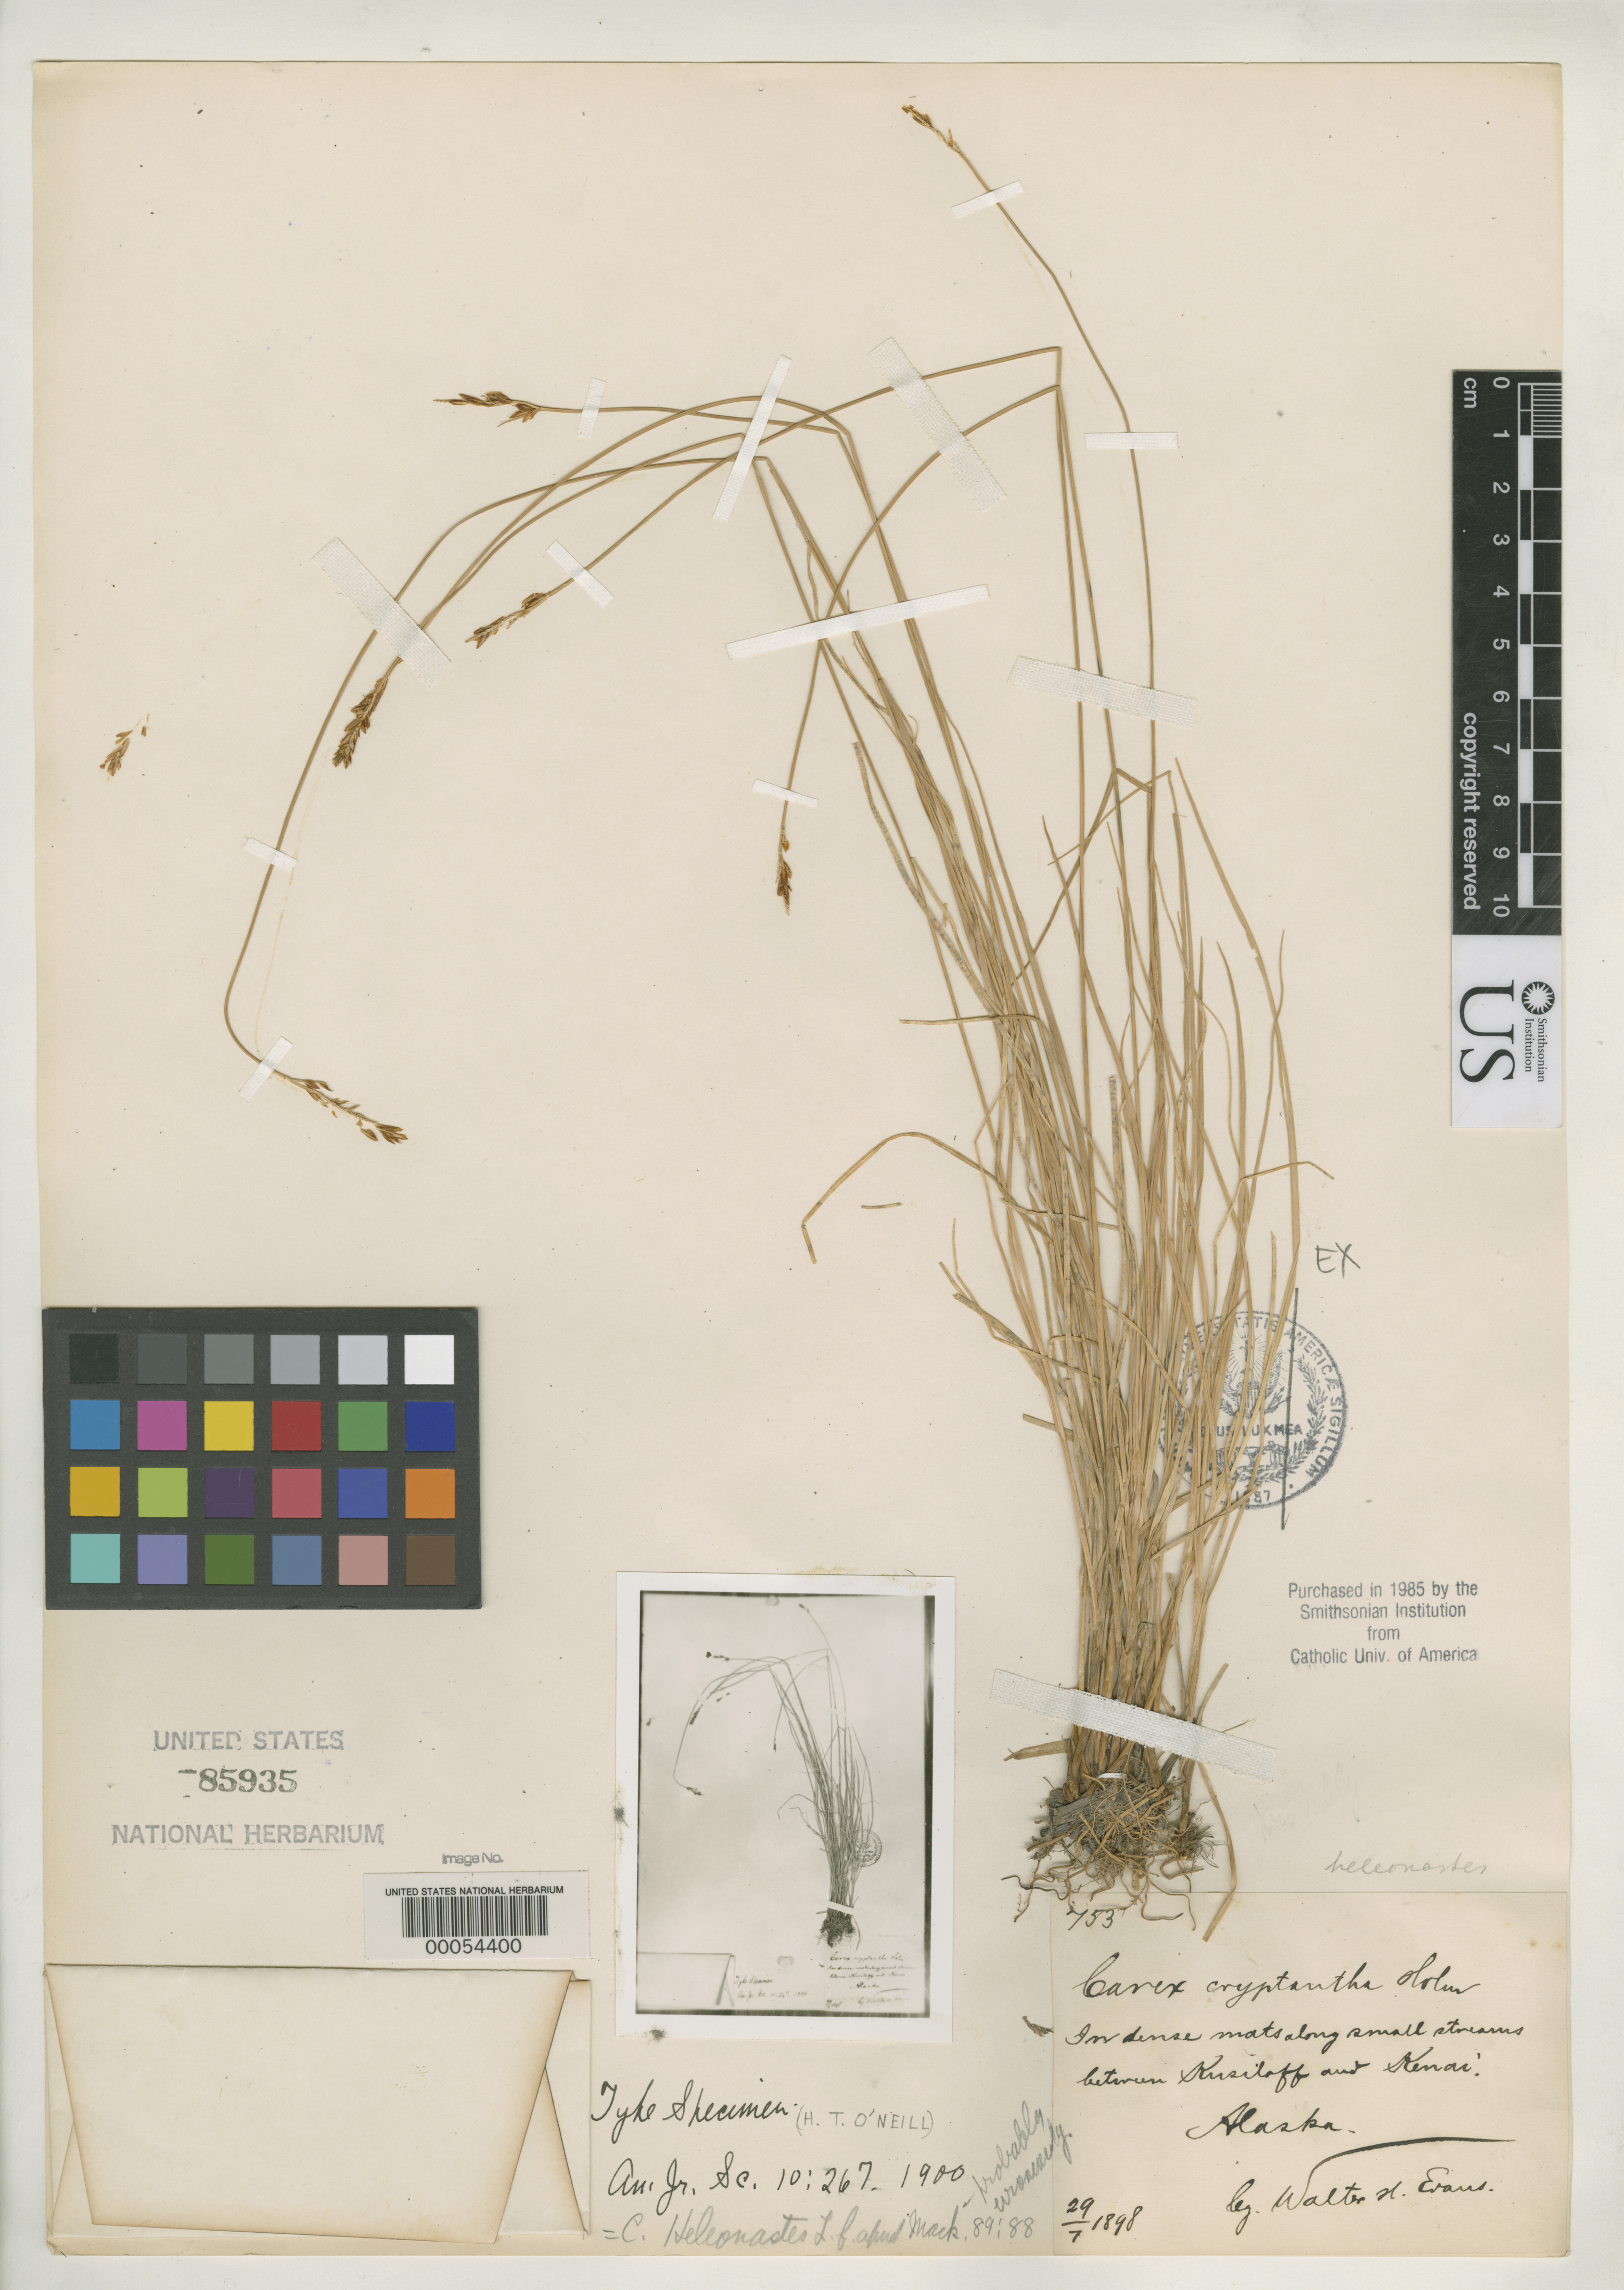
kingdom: Plantae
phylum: Tracheophyta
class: Liliopsida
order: Poales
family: Cyperaceae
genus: Carex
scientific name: Carex cryptantha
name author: Holm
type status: Isotype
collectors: W. H. Evans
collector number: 753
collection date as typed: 29 Jul 1898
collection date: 1898-07-29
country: United States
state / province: Alaska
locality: Between Kussiloff and Kenai. Kenai Peninsula Borough.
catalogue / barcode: US 85935